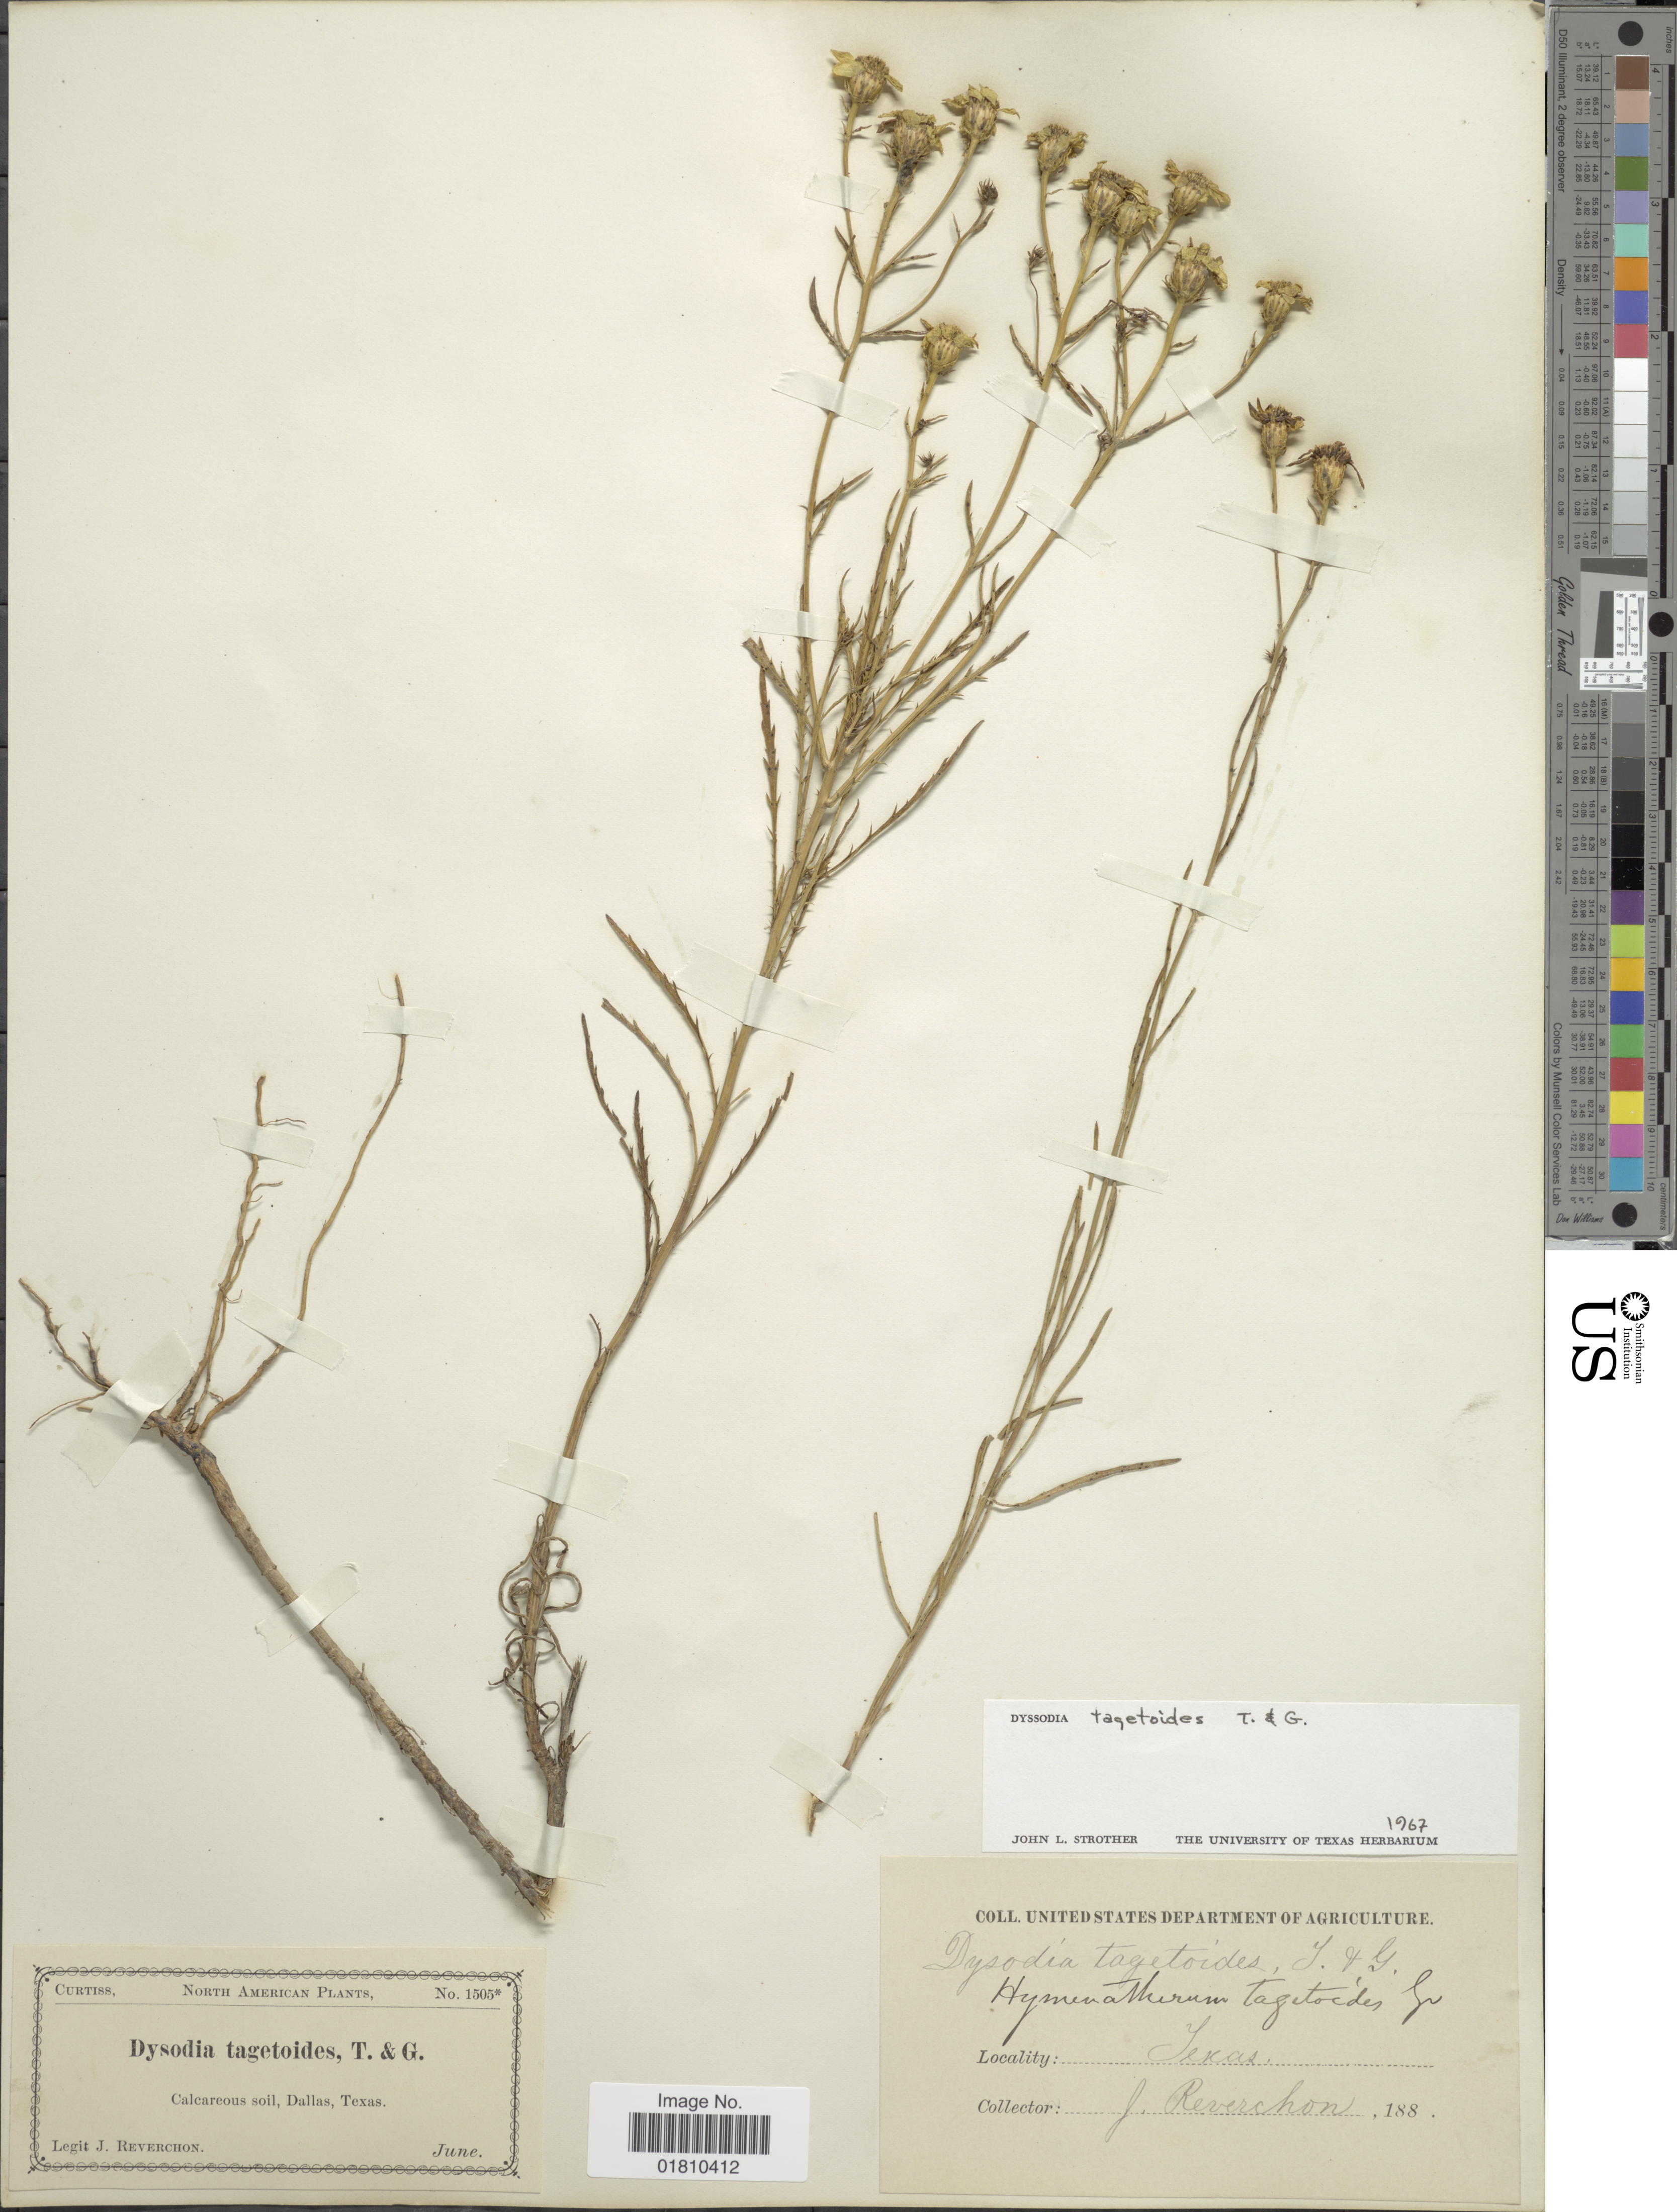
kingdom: Plantae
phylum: Tracheophyta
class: Magnoliopsida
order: Asterales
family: Asteraceae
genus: Dysodiopsis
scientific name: Dysodiopsis tagetoides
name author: (Torr. & A. Gray) Rydb.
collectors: J. Reverchon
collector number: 1505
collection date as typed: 188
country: United States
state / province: Texas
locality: North America, Calcareous soil